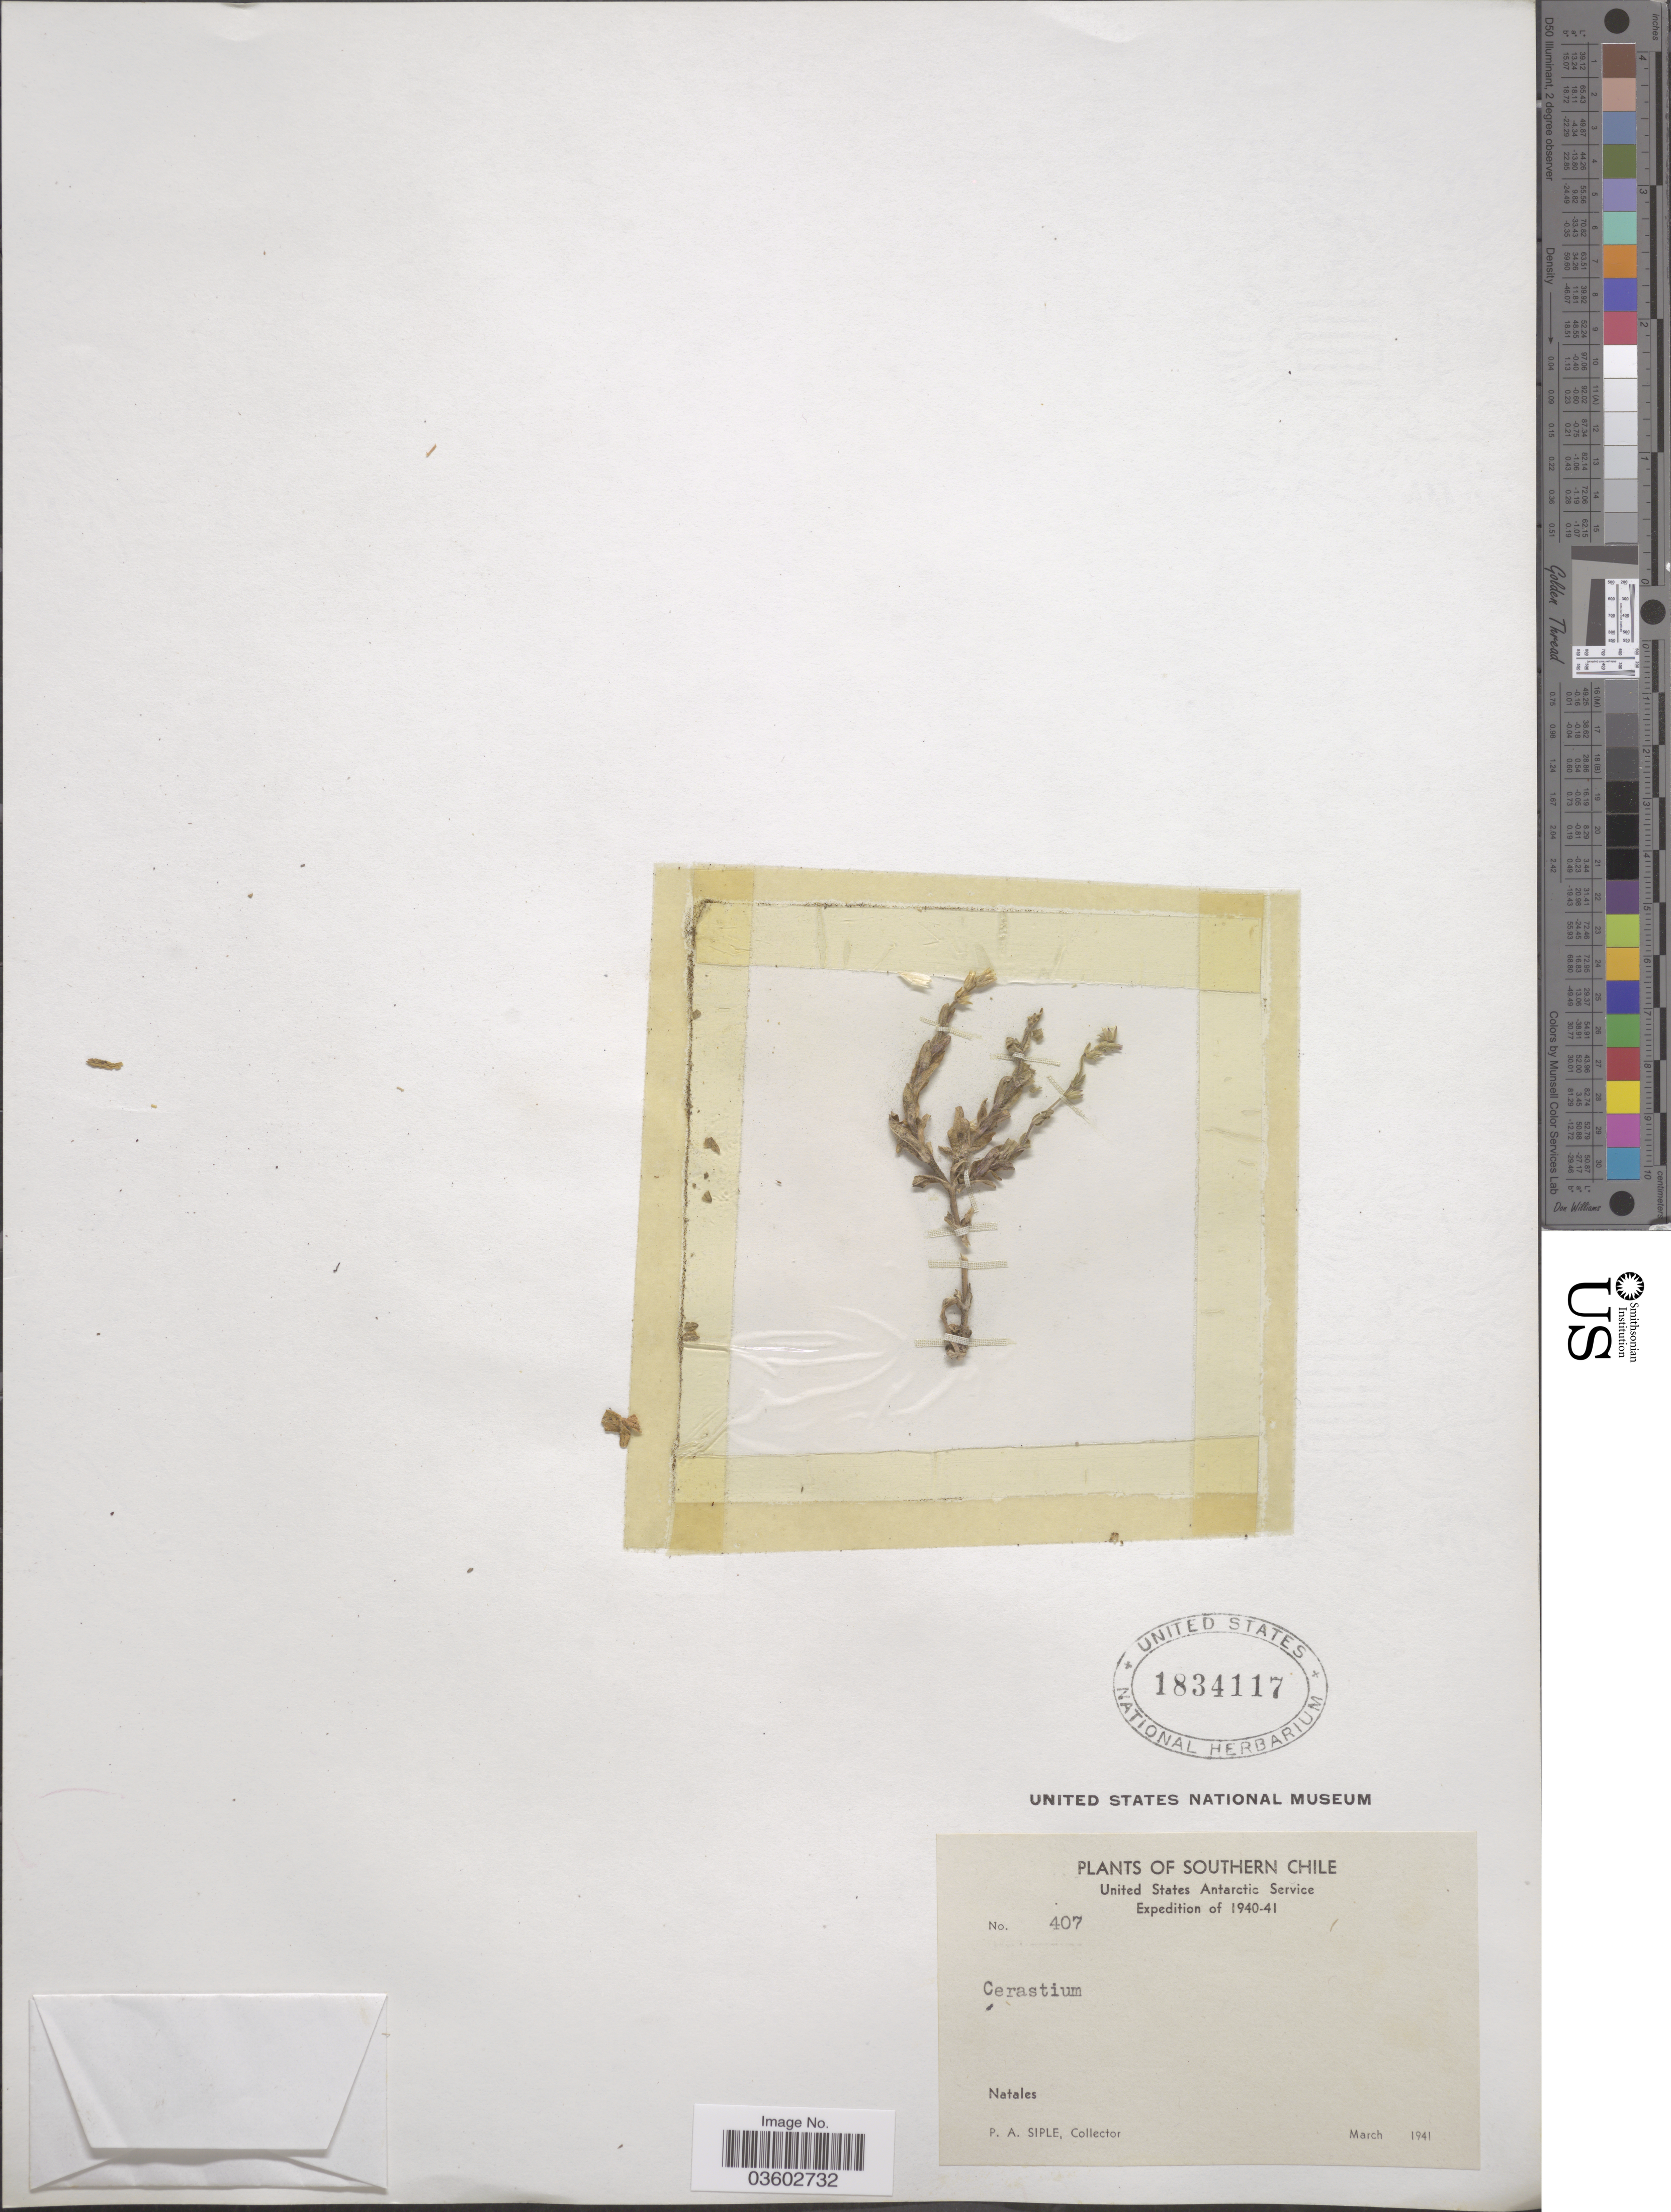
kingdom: Plantae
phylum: Tracheophyta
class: Magnoliopsida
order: Caryophyllales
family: Caryophyllaceae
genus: Cerastium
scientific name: Cerastium sp.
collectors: P. Siple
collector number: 407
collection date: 1941-03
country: Chile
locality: Southern Chile. Natales.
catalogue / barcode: US 1834117